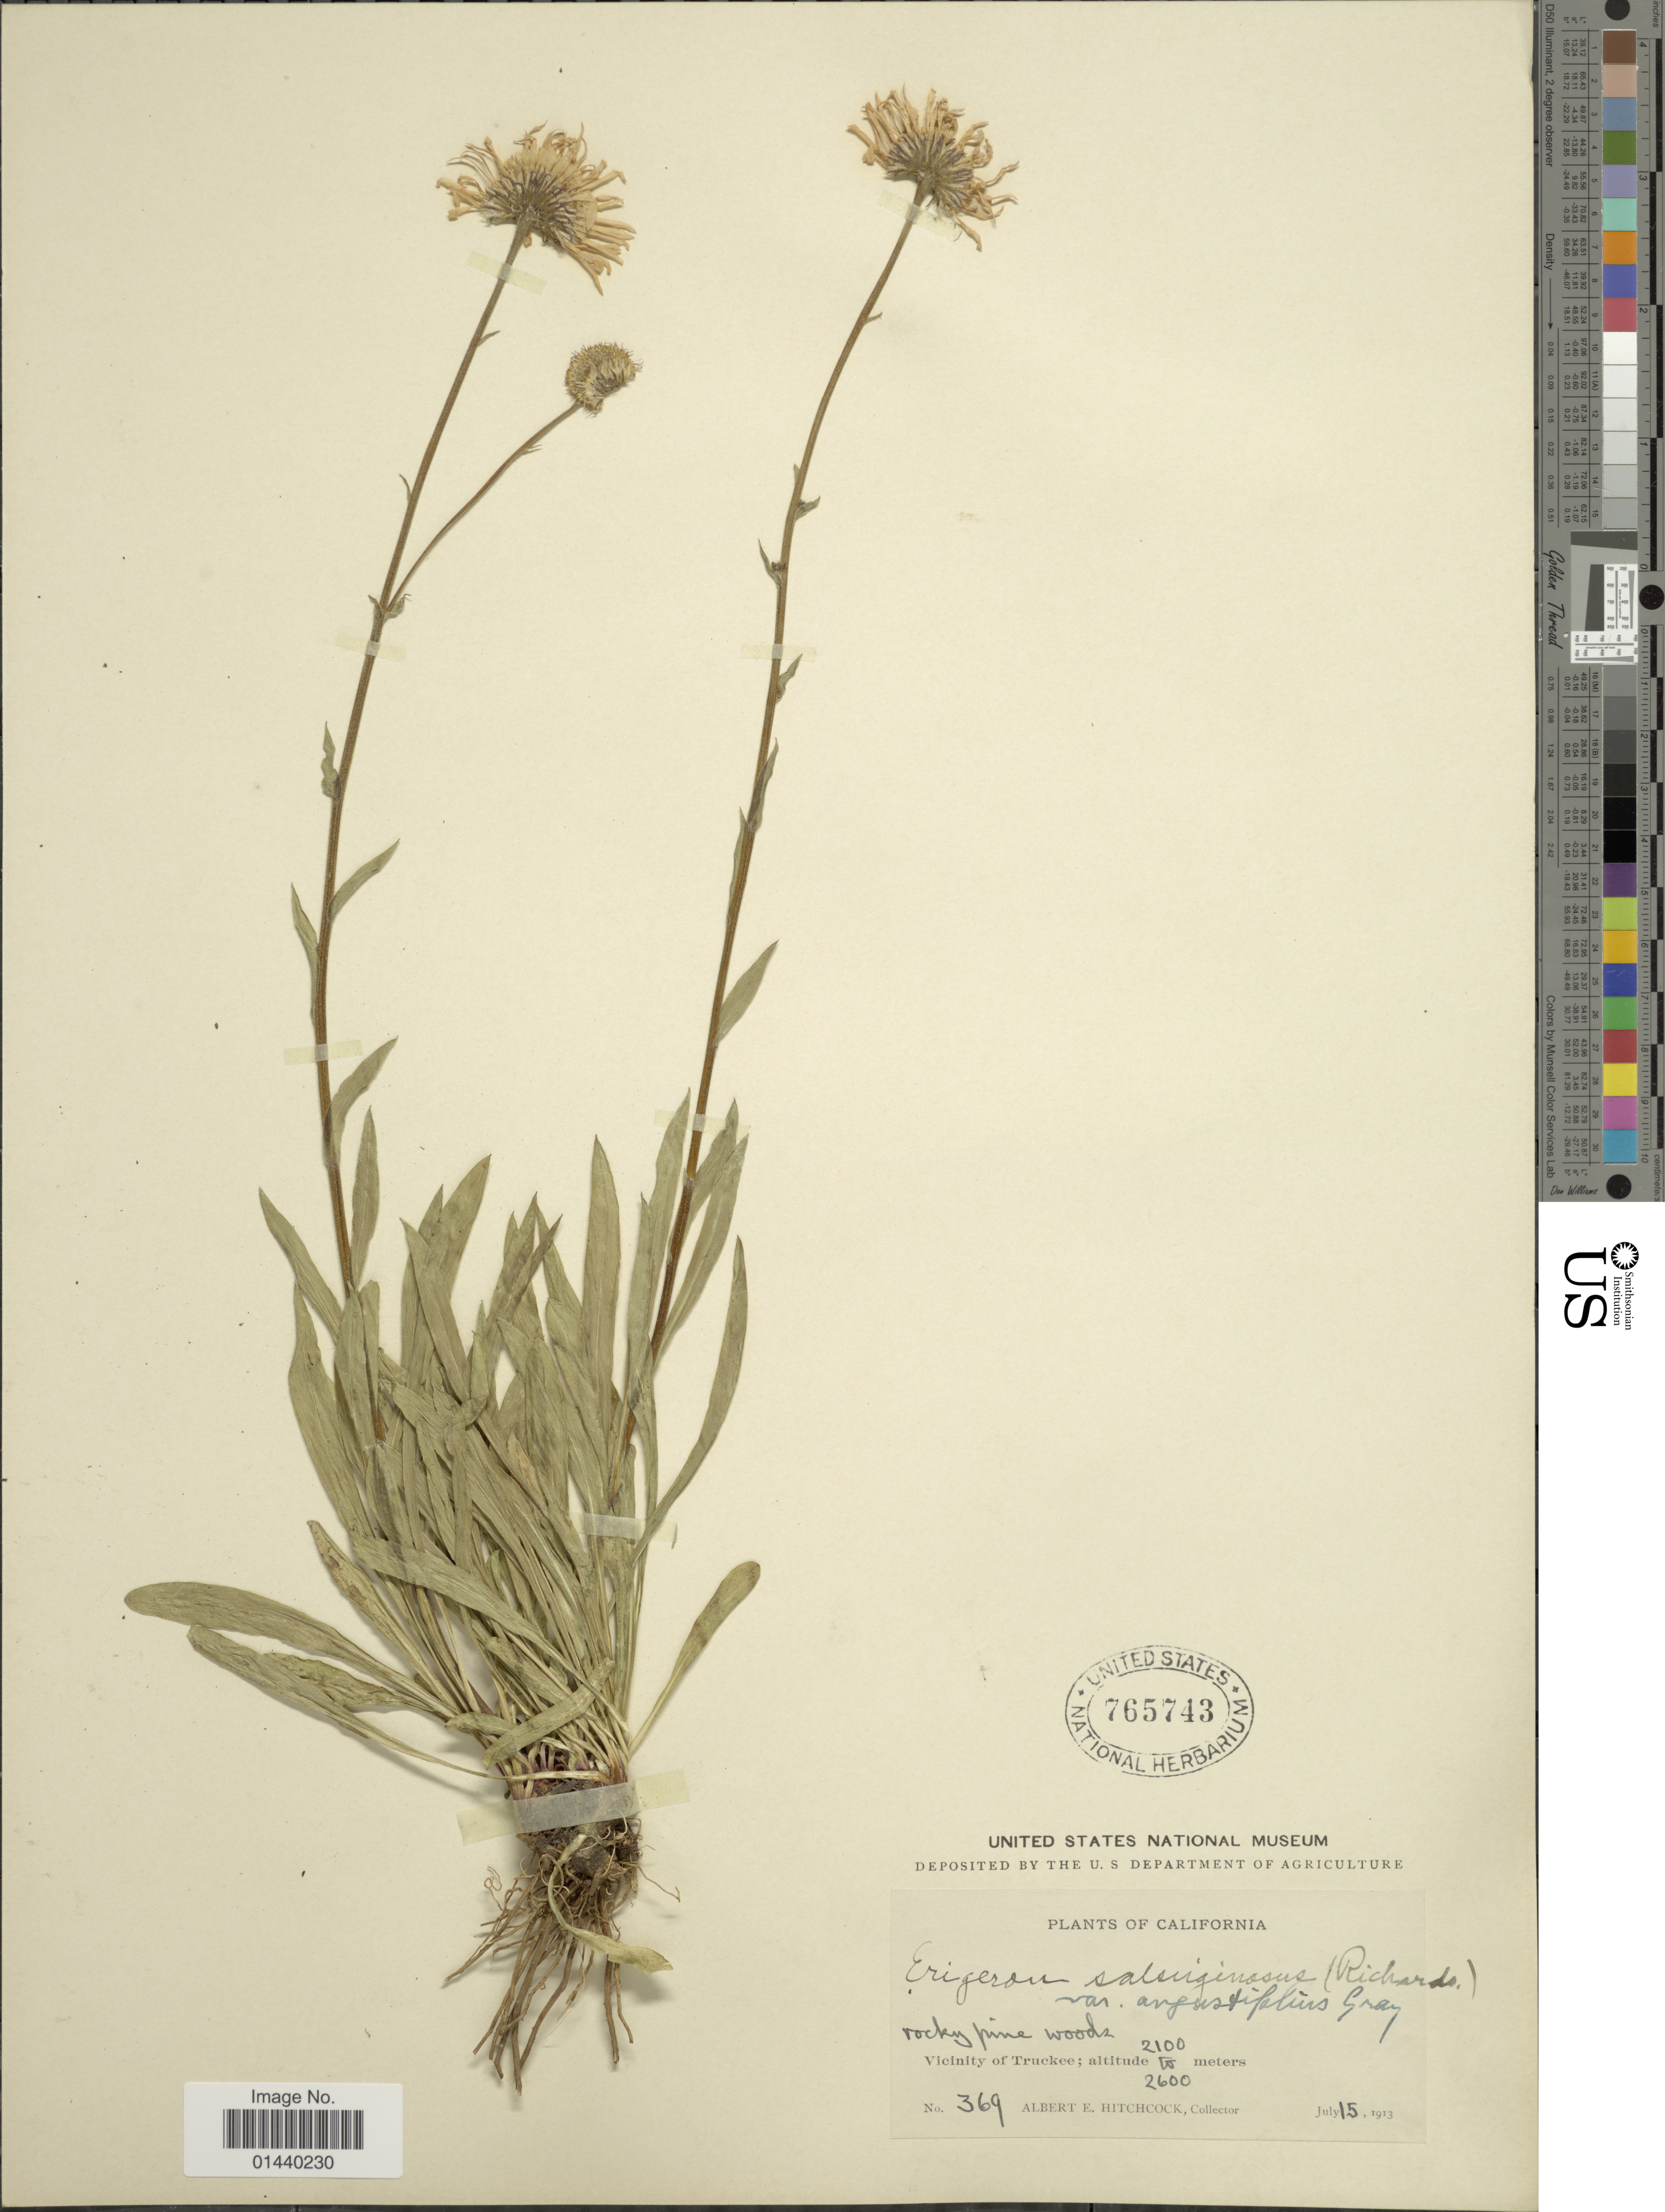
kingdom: Plantae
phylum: Tracheophyta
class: Magnoliopsida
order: Asterales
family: Asteraceae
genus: Erigeron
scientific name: Erigeron salsuginosus var. angustifolius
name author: A. Gray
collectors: A. S. Hitchcock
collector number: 369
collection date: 1913-07-15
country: United States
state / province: California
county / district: Nevada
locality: Vicinity of Truckee.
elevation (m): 2100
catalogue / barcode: US 765743